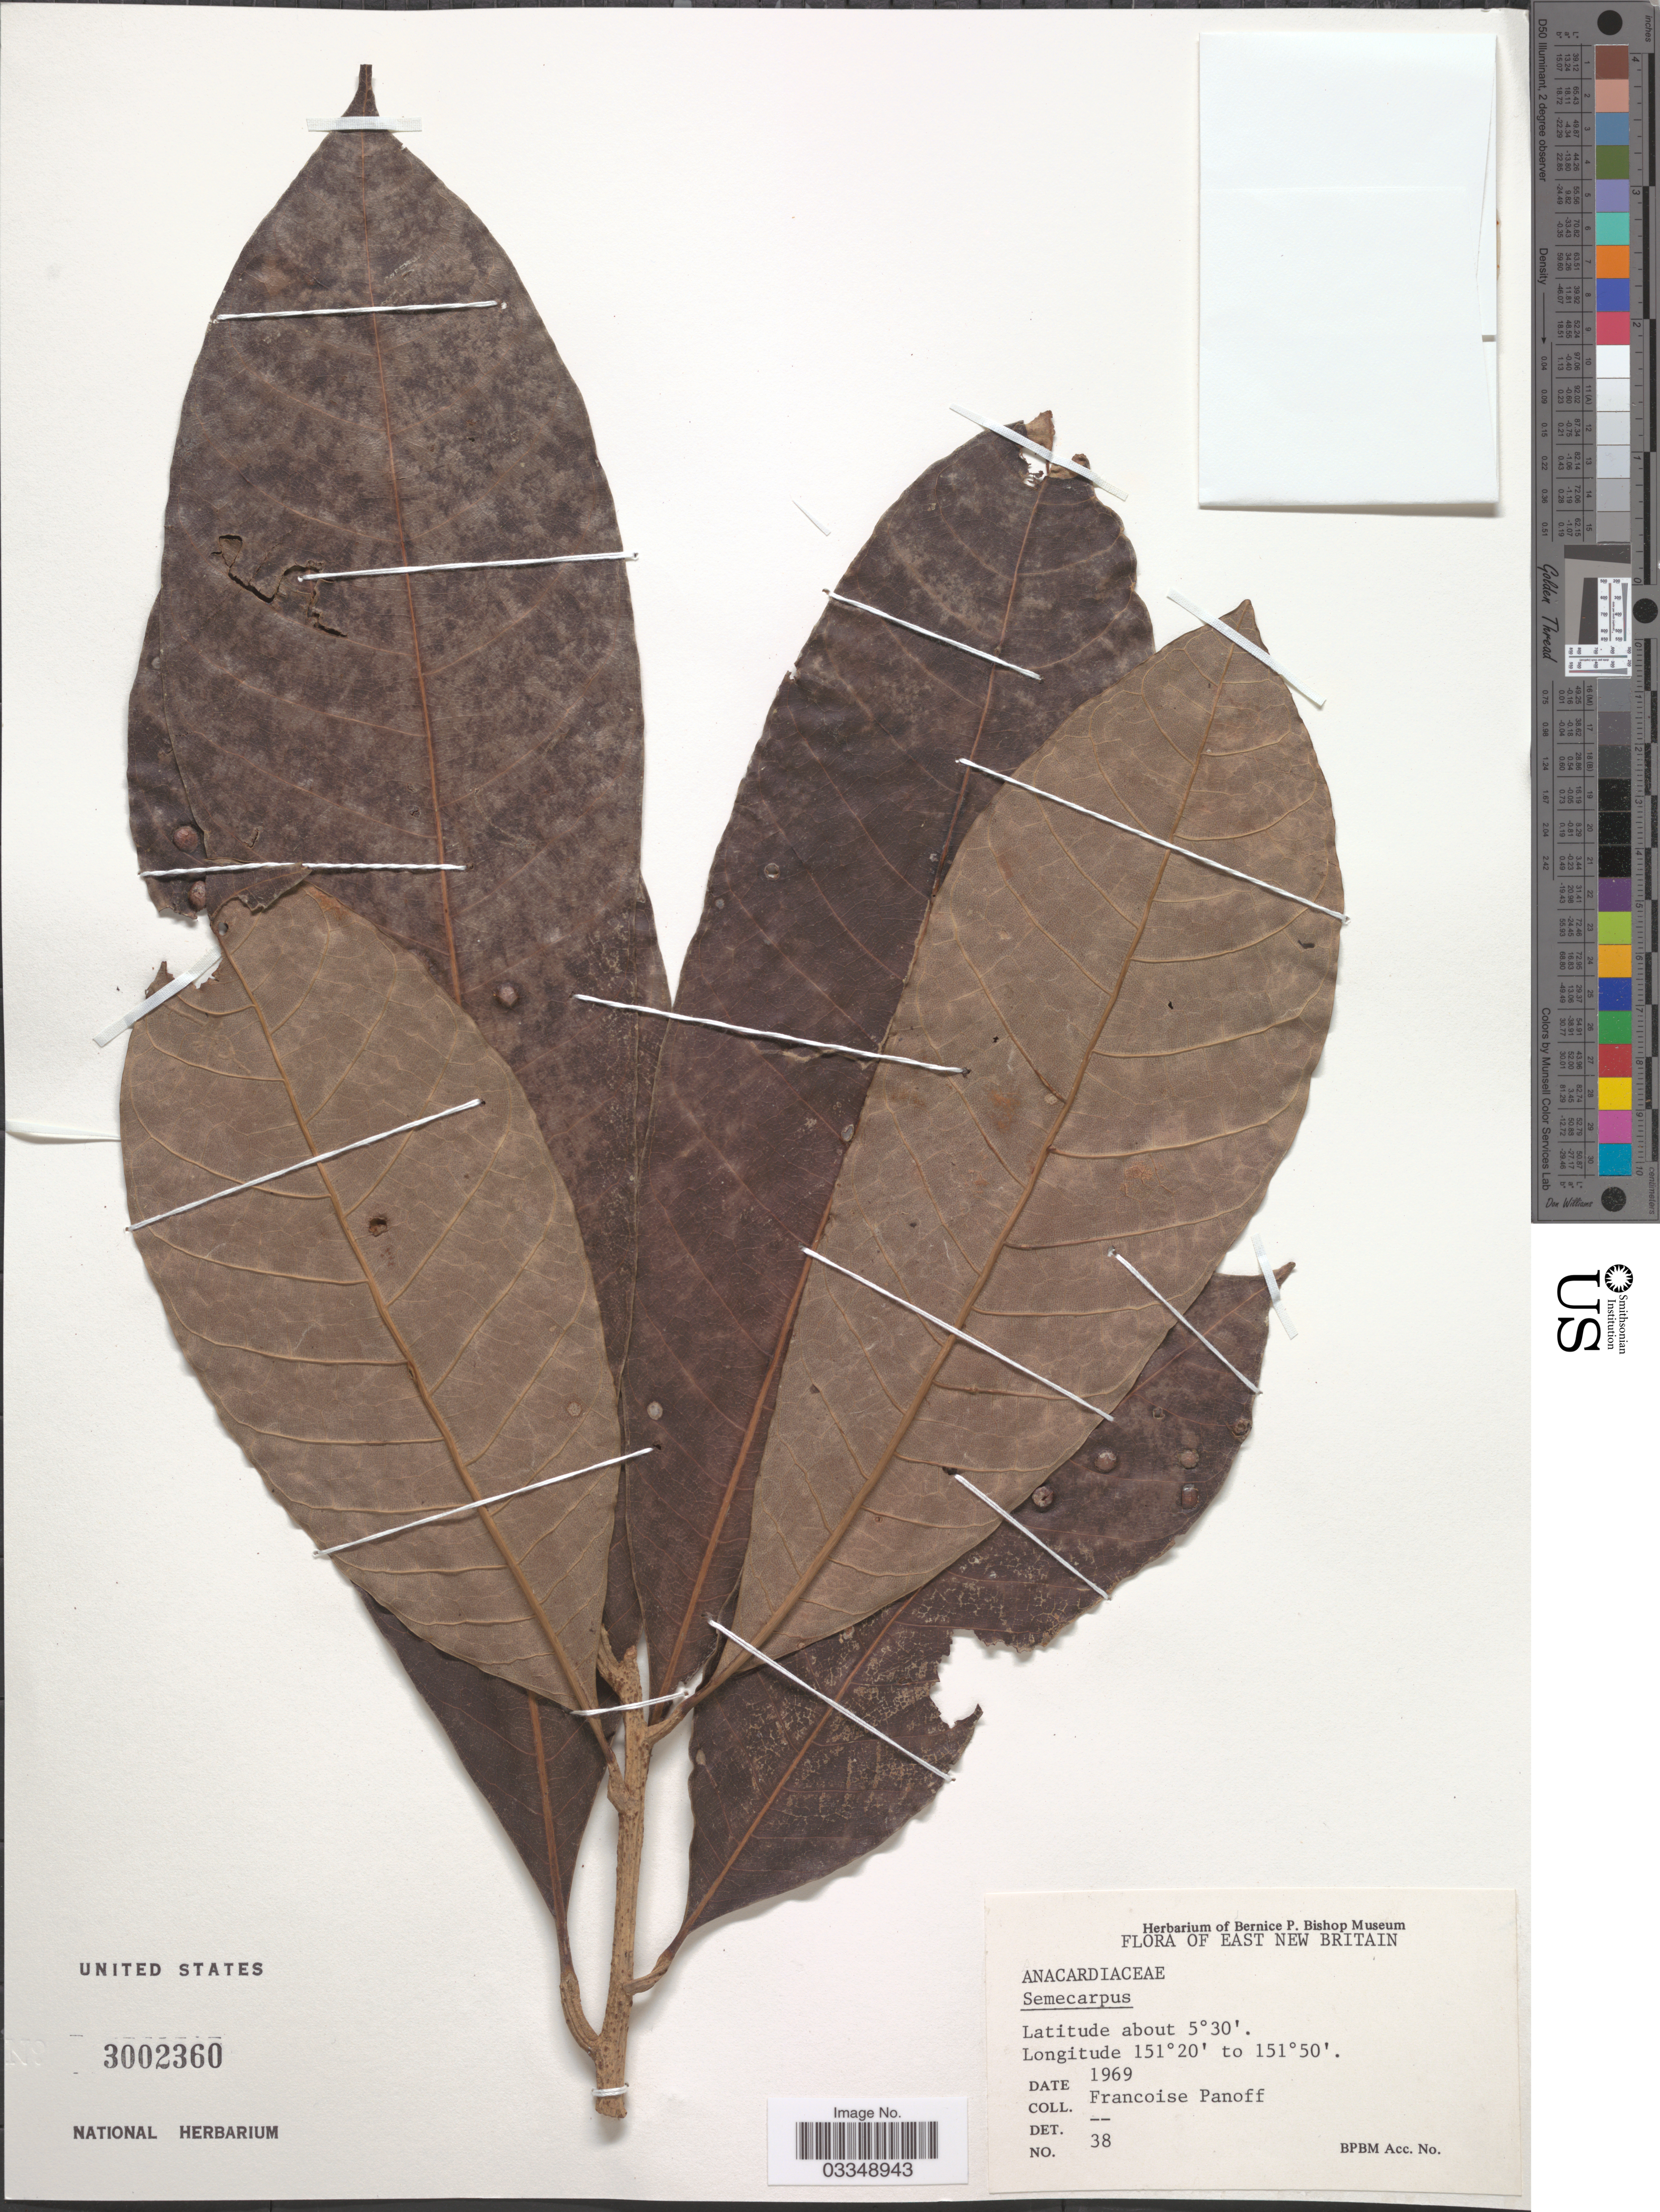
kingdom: Plantae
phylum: Tracheophyta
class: Magnoliopsida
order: Sapindales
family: Anacardiaceae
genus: Semecarpus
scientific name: Semecarpus sp.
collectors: F. Panoff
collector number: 38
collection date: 1969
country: Papua New Guinea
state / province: East New Britain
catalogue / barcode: US 3002360